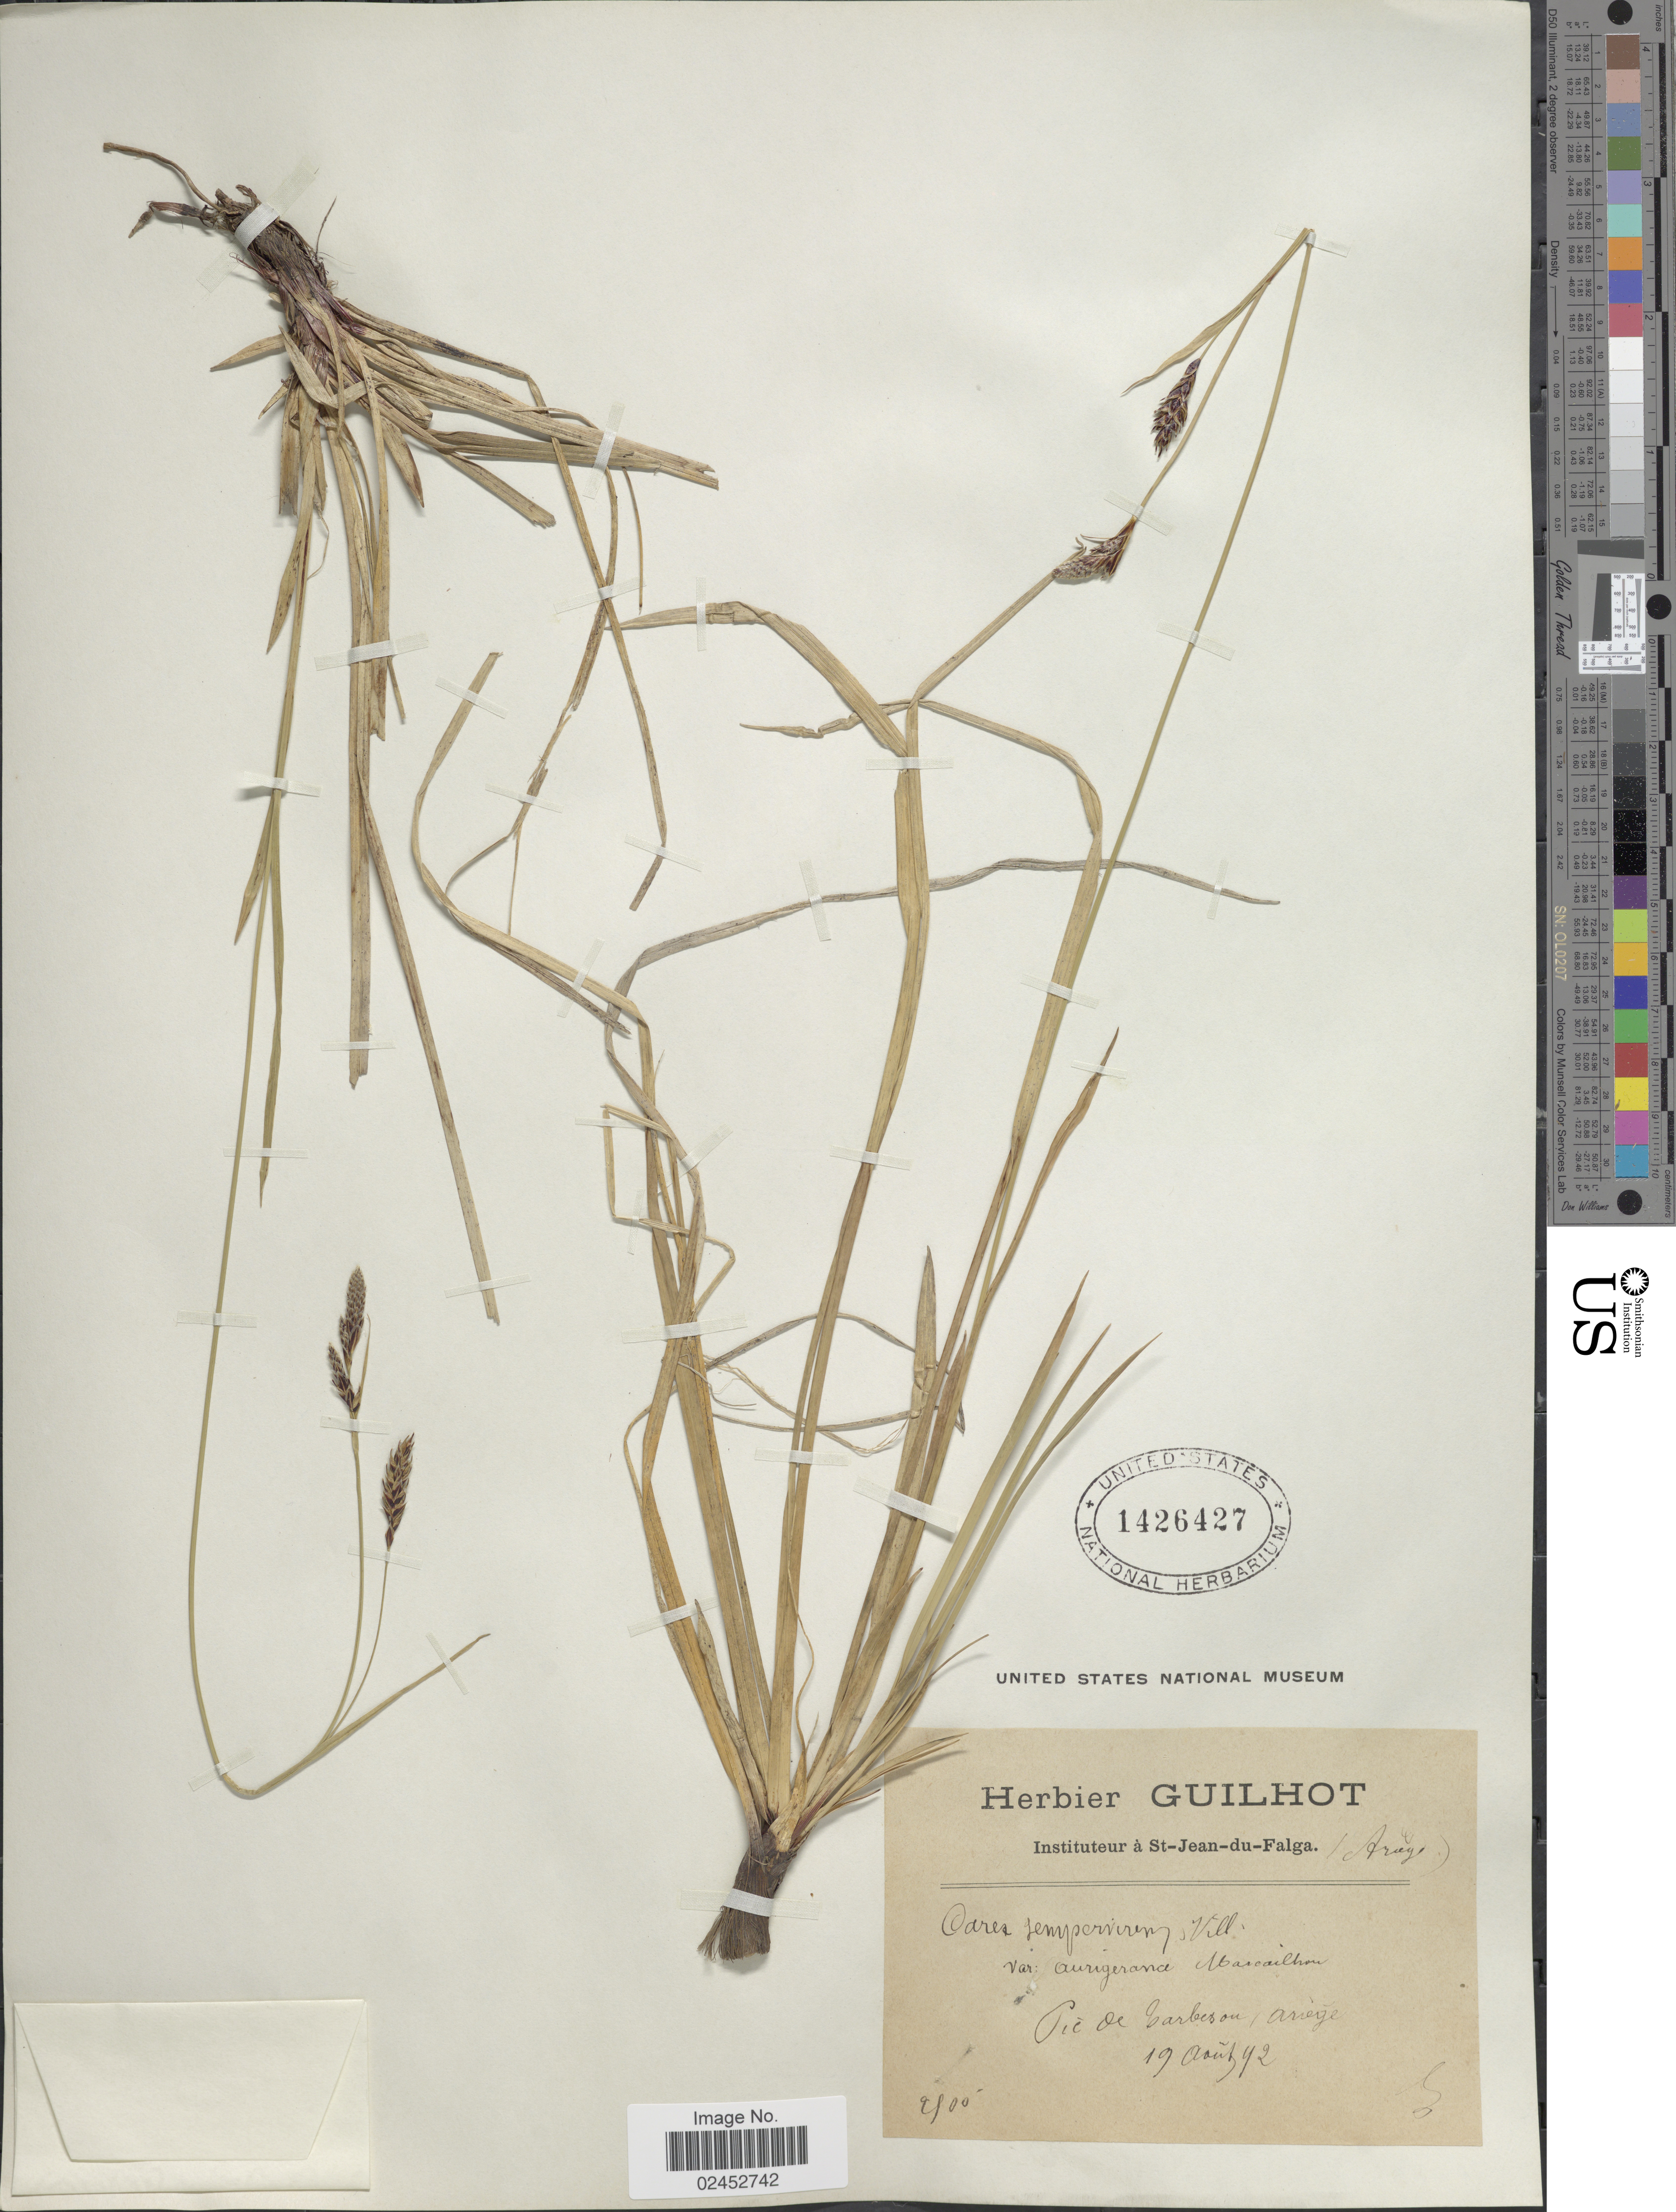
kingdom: Plantae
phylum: Tracheophyta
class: Liliopsida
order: Poales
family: Cyperaceae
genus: Carex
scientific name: Carex sempervirens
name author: Vill.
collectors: Guilhot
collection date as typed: Transcribed d/m/y: 19/8/42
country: France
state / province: Occitanie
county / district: Ariège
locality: Pic de Carbeson (Ariège)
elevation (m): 884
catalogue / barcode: US 1426427